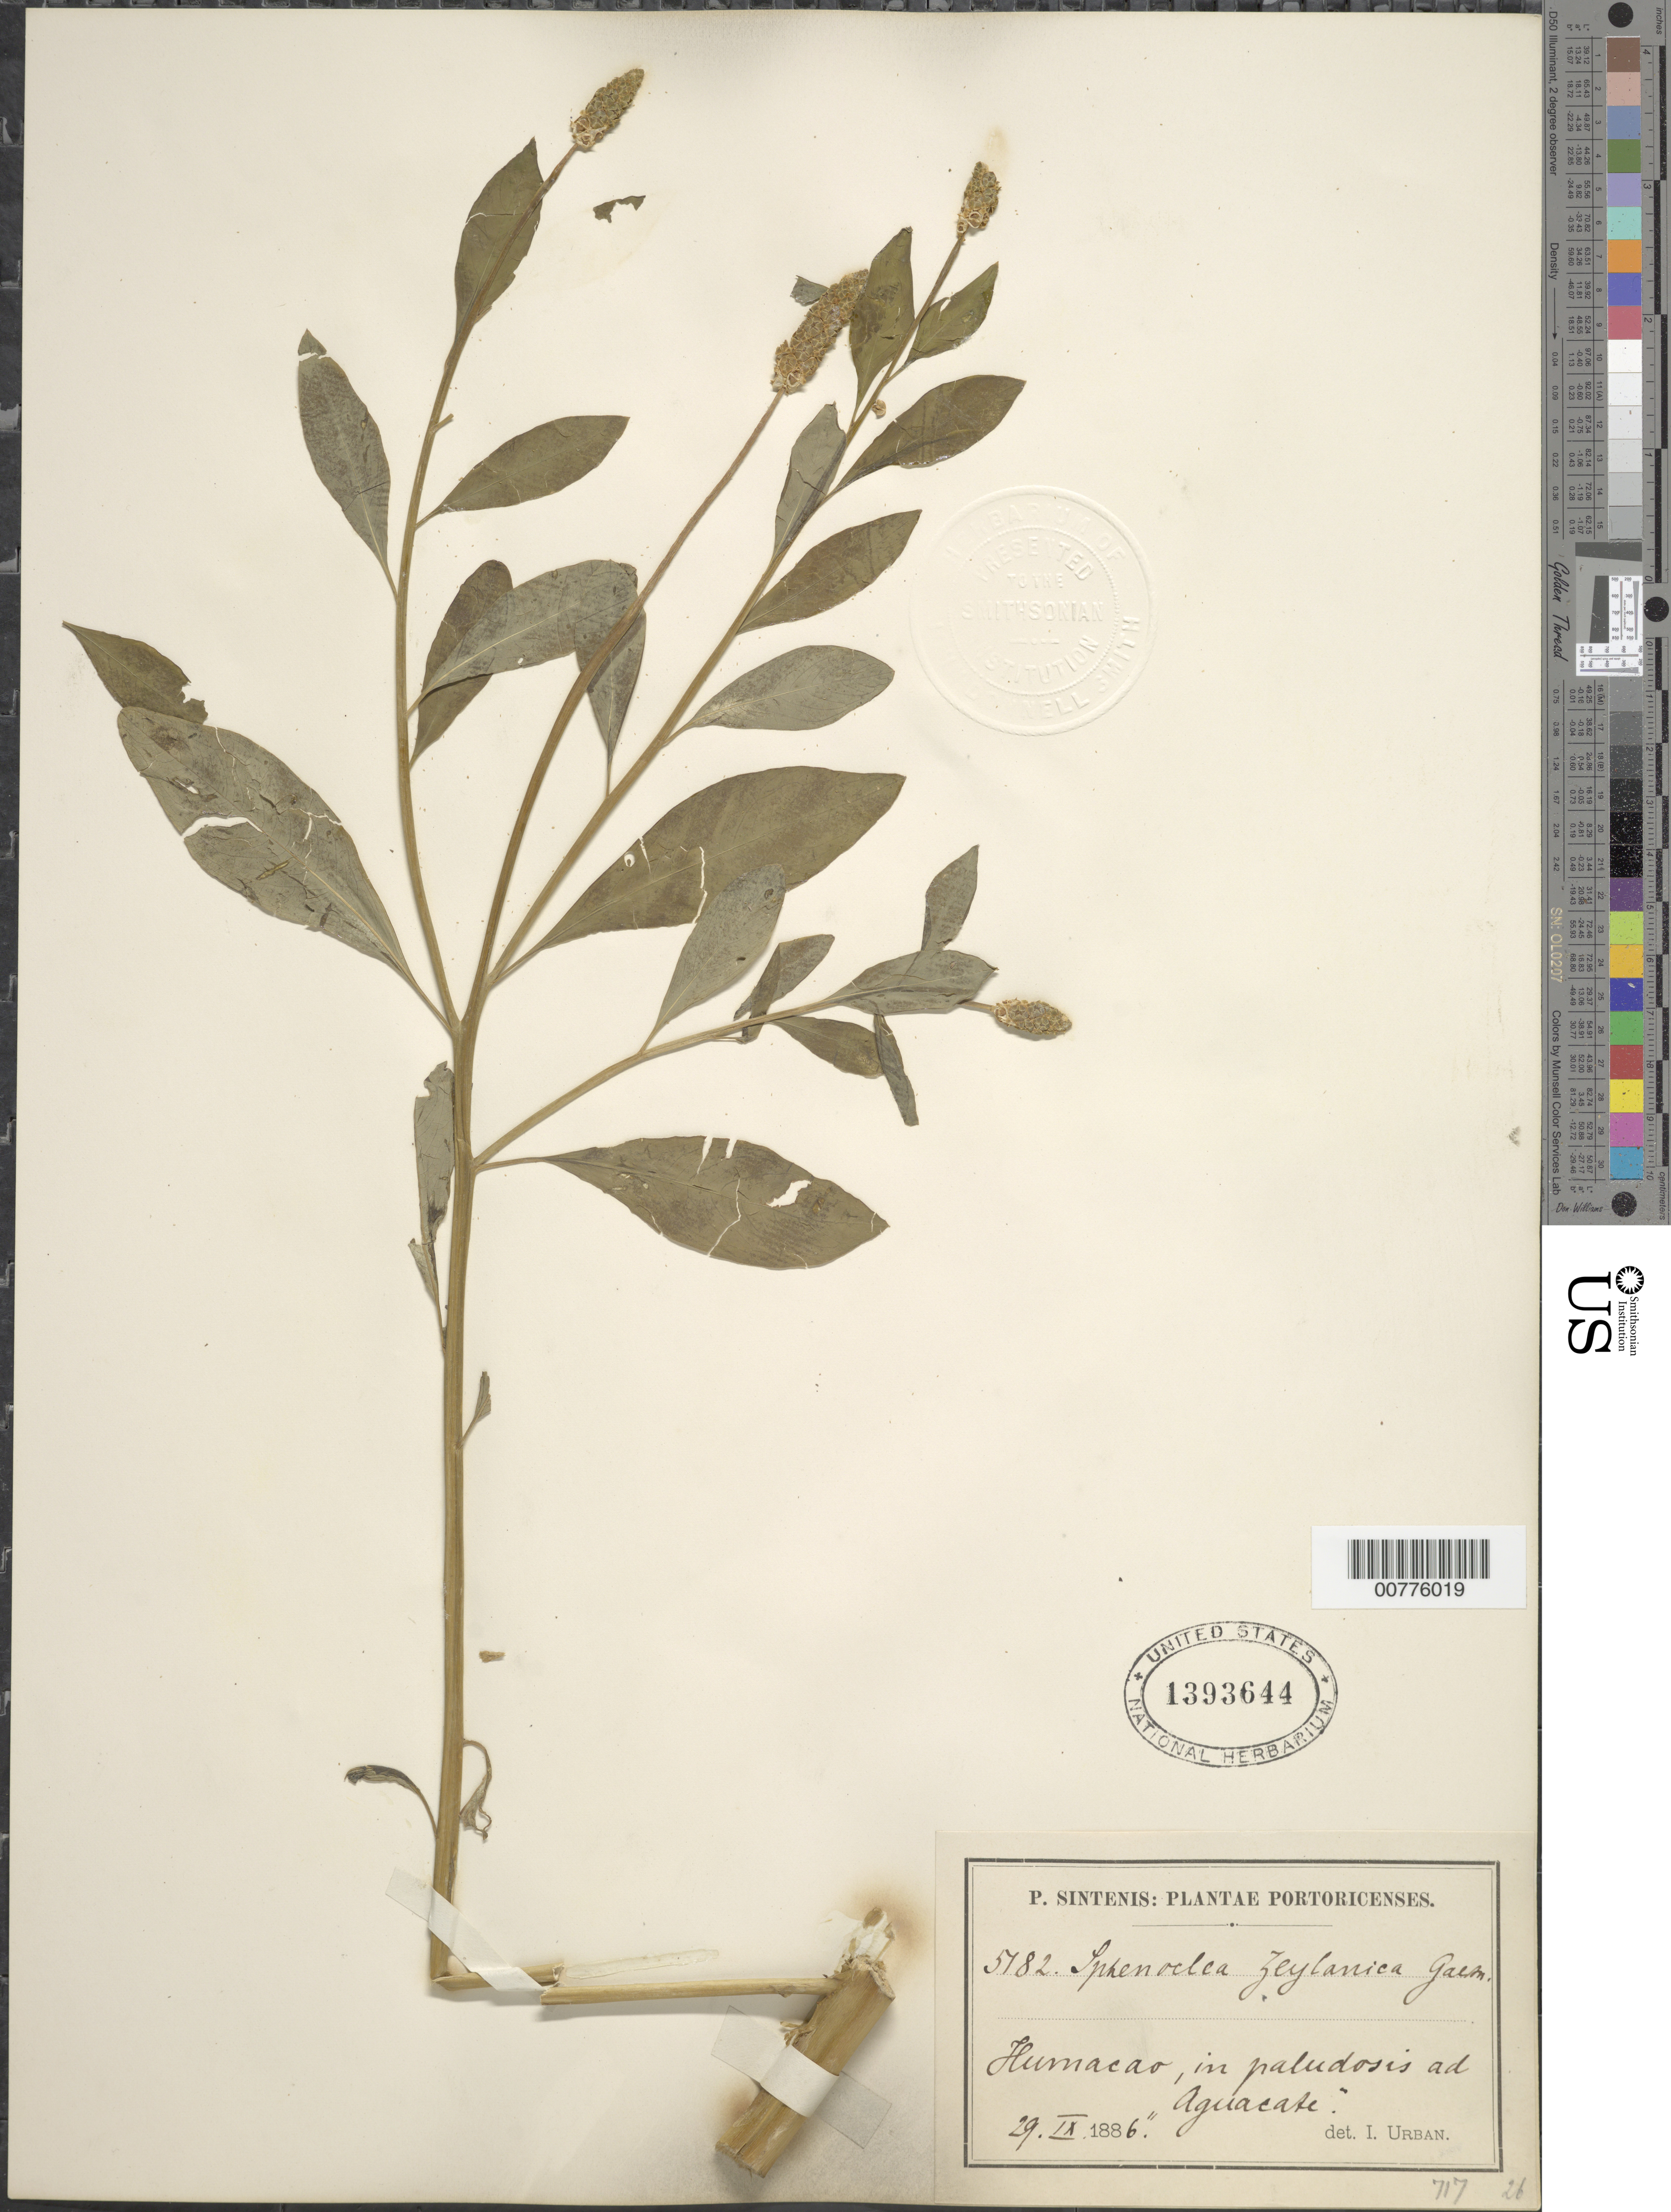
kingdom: Plantae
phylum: Tracheophyta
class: Magnoliopsida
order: Solanales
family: Sphenocleaceae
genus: Sphenoclea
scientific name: Sphenoclea zeylanica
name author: Gaertn.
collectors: P. Sintenis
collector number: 5182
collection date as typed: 29 Sep 1886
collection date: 1886-09-29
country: Puerto Rico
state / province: Humacao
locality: Humacao, in paludosis ad "Aguacate"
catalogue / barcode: US 1393644